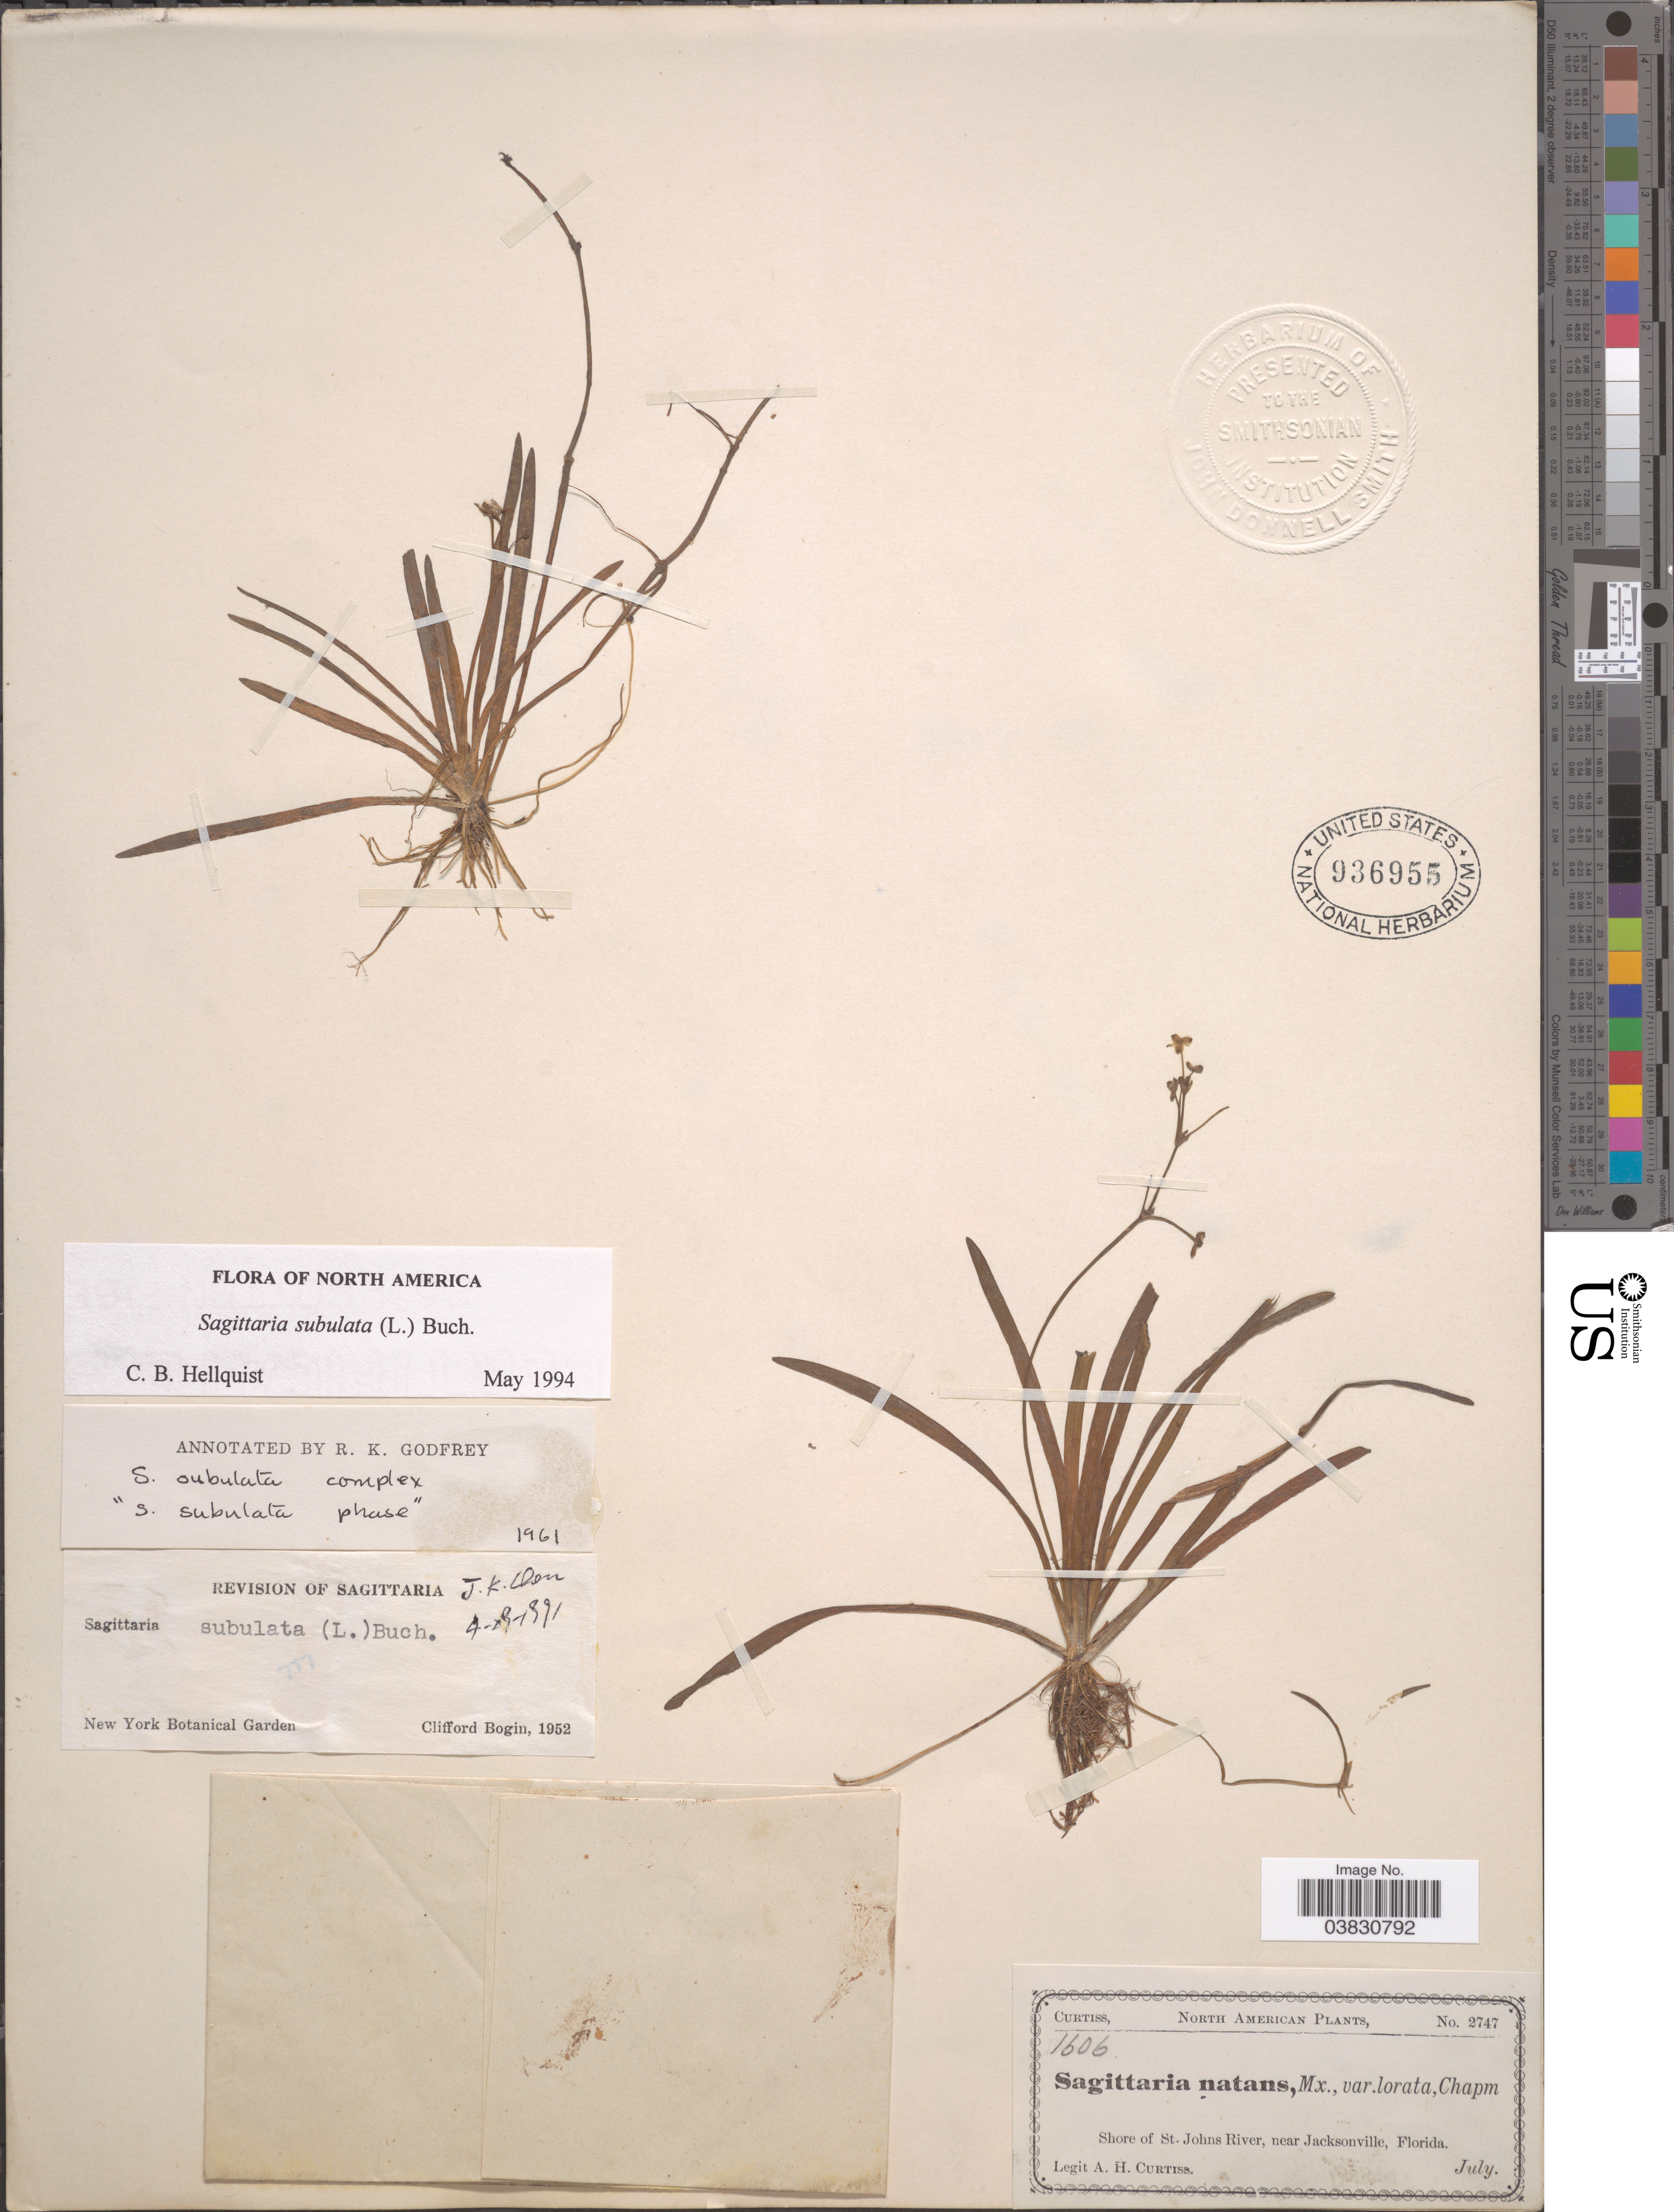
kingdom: Plantae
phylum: Tracheophyta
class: Liliopsida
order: Alismatales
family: Alismataceae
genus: Sagittaria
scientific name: Sagittaria subulata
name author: (L.) Buchenau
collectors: A. H. Curtiss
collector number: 2747/1606?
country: United States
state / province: Florida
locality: Shore of St. Johns River, near Jacksonville.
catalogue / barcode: US 936955